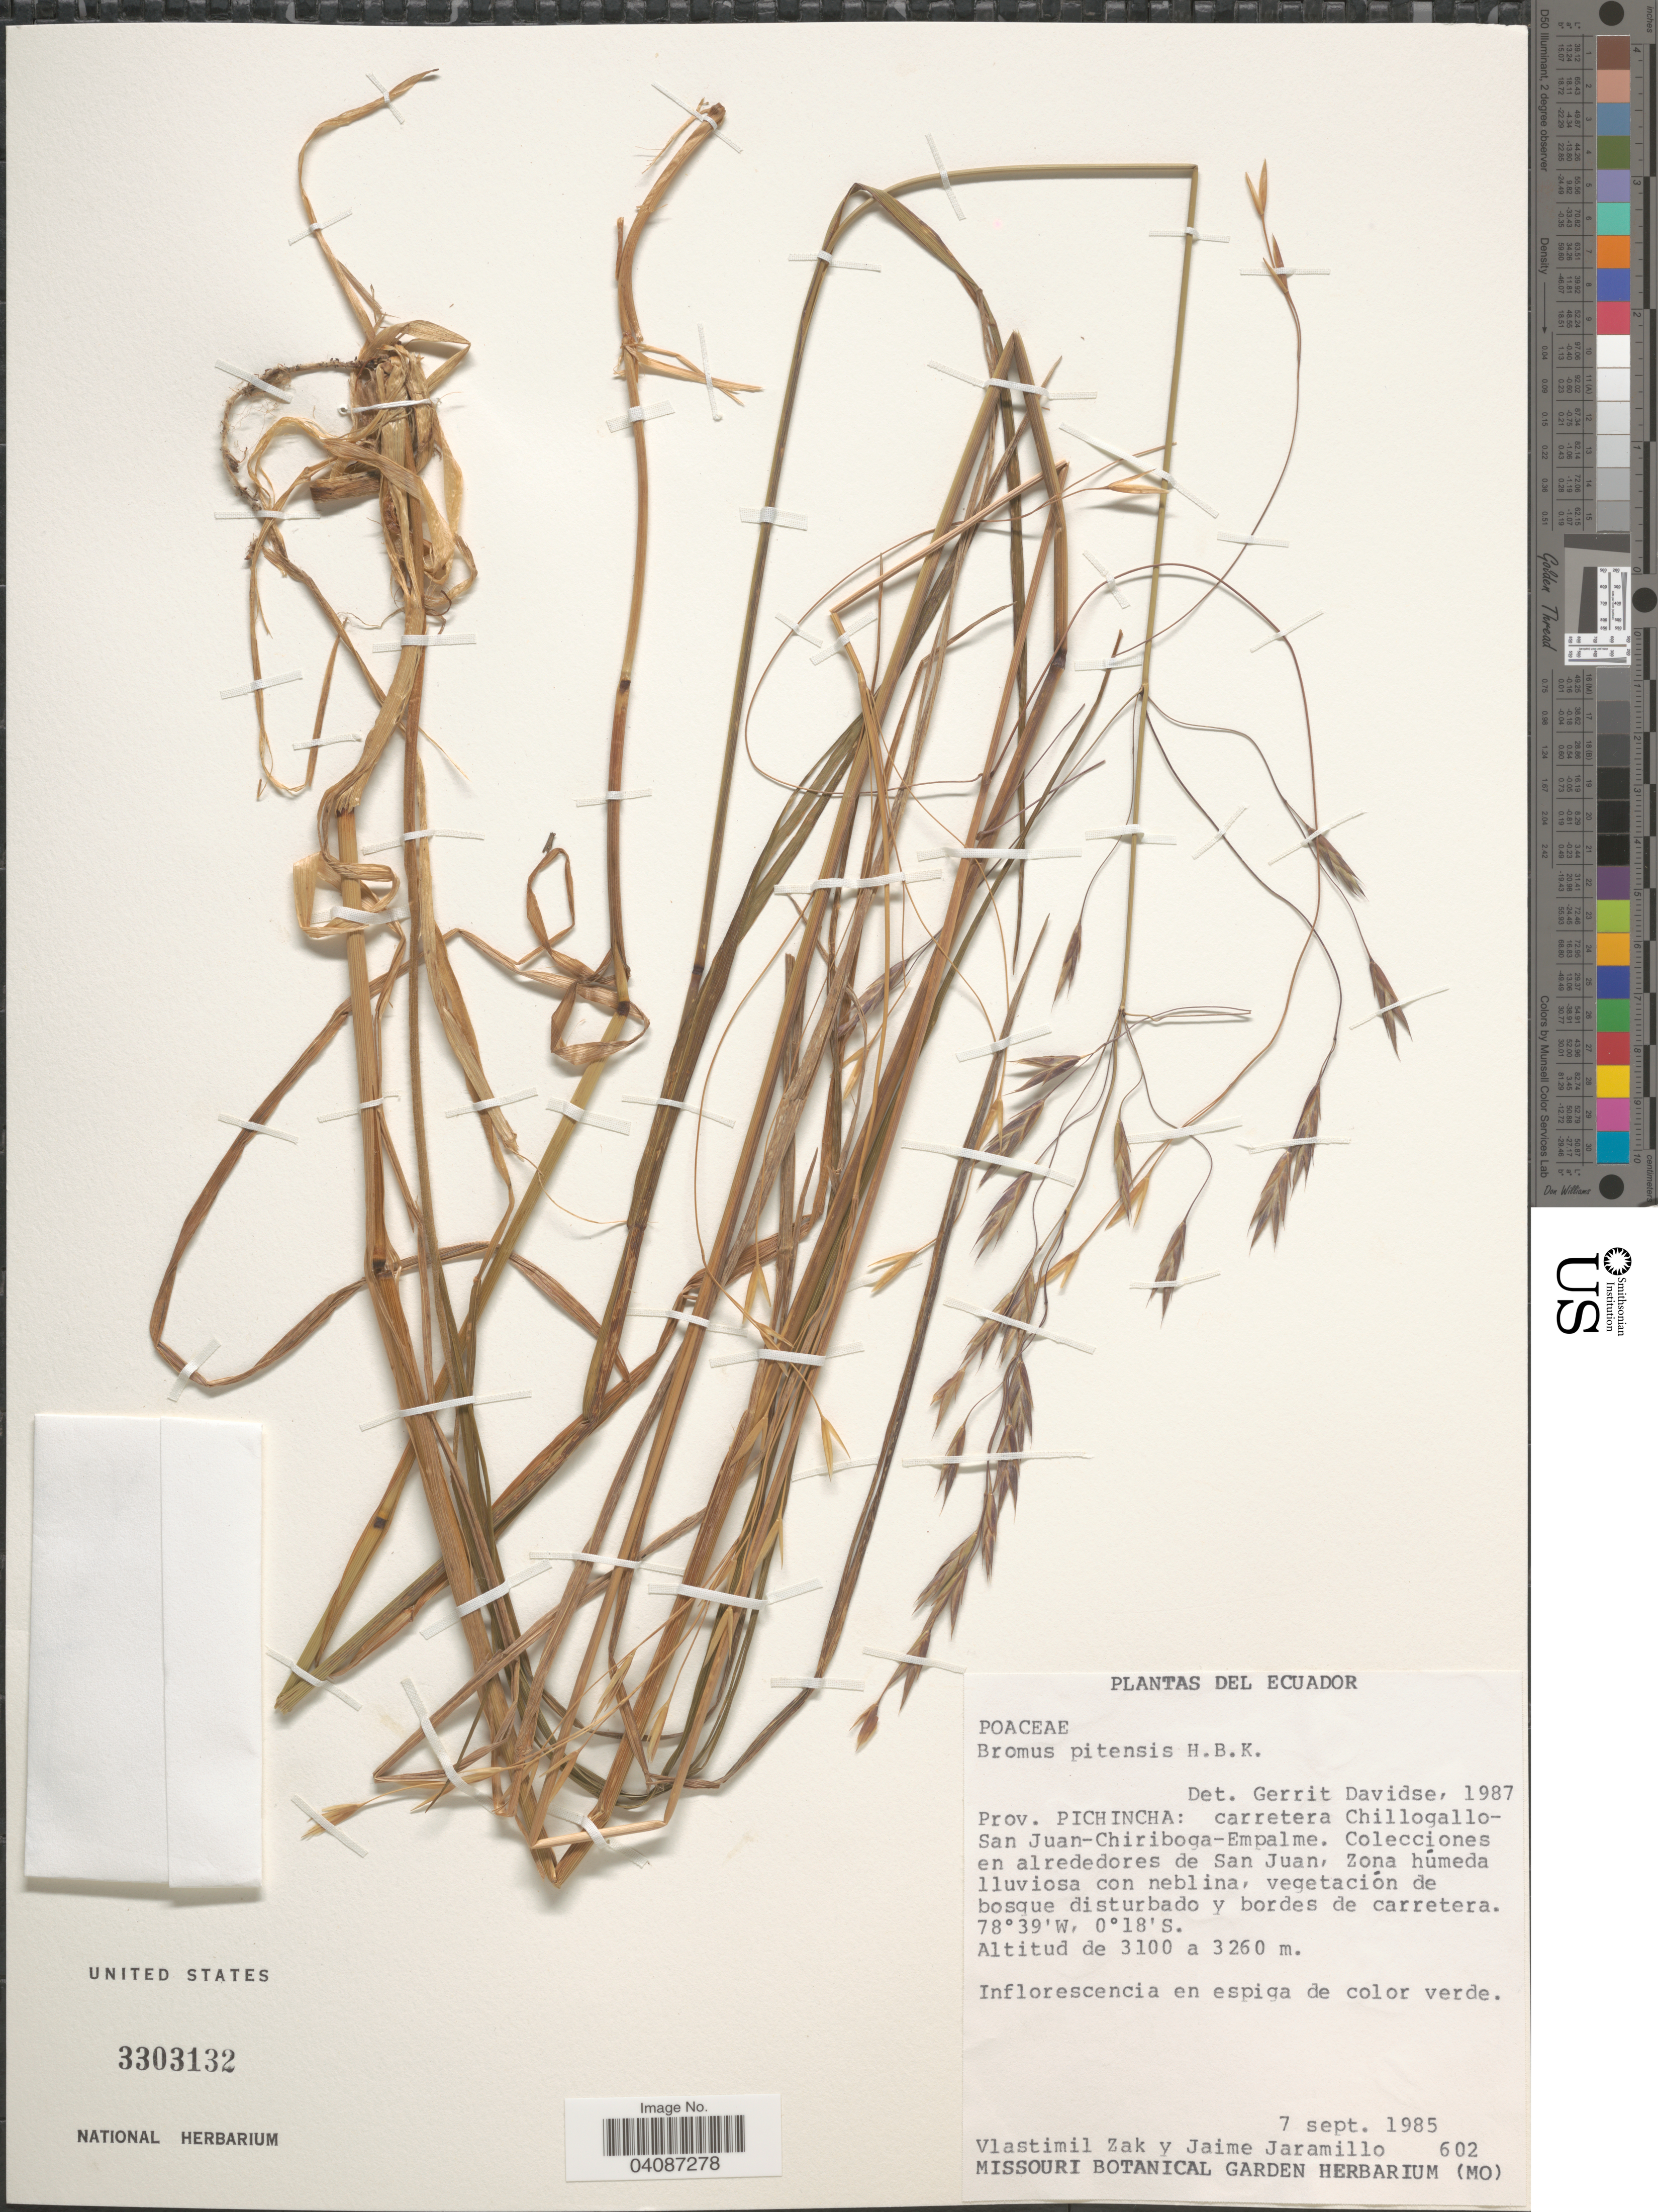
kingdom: Plantae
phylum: Tracheophyta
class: Liliopsida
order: Poales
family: Poaceae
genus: Bromus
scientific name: Bromus pitensis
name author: Kunth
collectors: V. Zak & J. Jaramillo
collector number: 602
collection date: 1985-09-07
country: Ecuador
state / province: Pichincha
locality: Carretera Chillogallo-San Juan-Chiriboga-Empalme. Colecciones en alrededores de San Juan, Zona húmeda lluviosa con neblina, vegetación de bosque disturbado y bordes de carretera.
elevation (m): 3100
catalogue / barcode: US 3303132